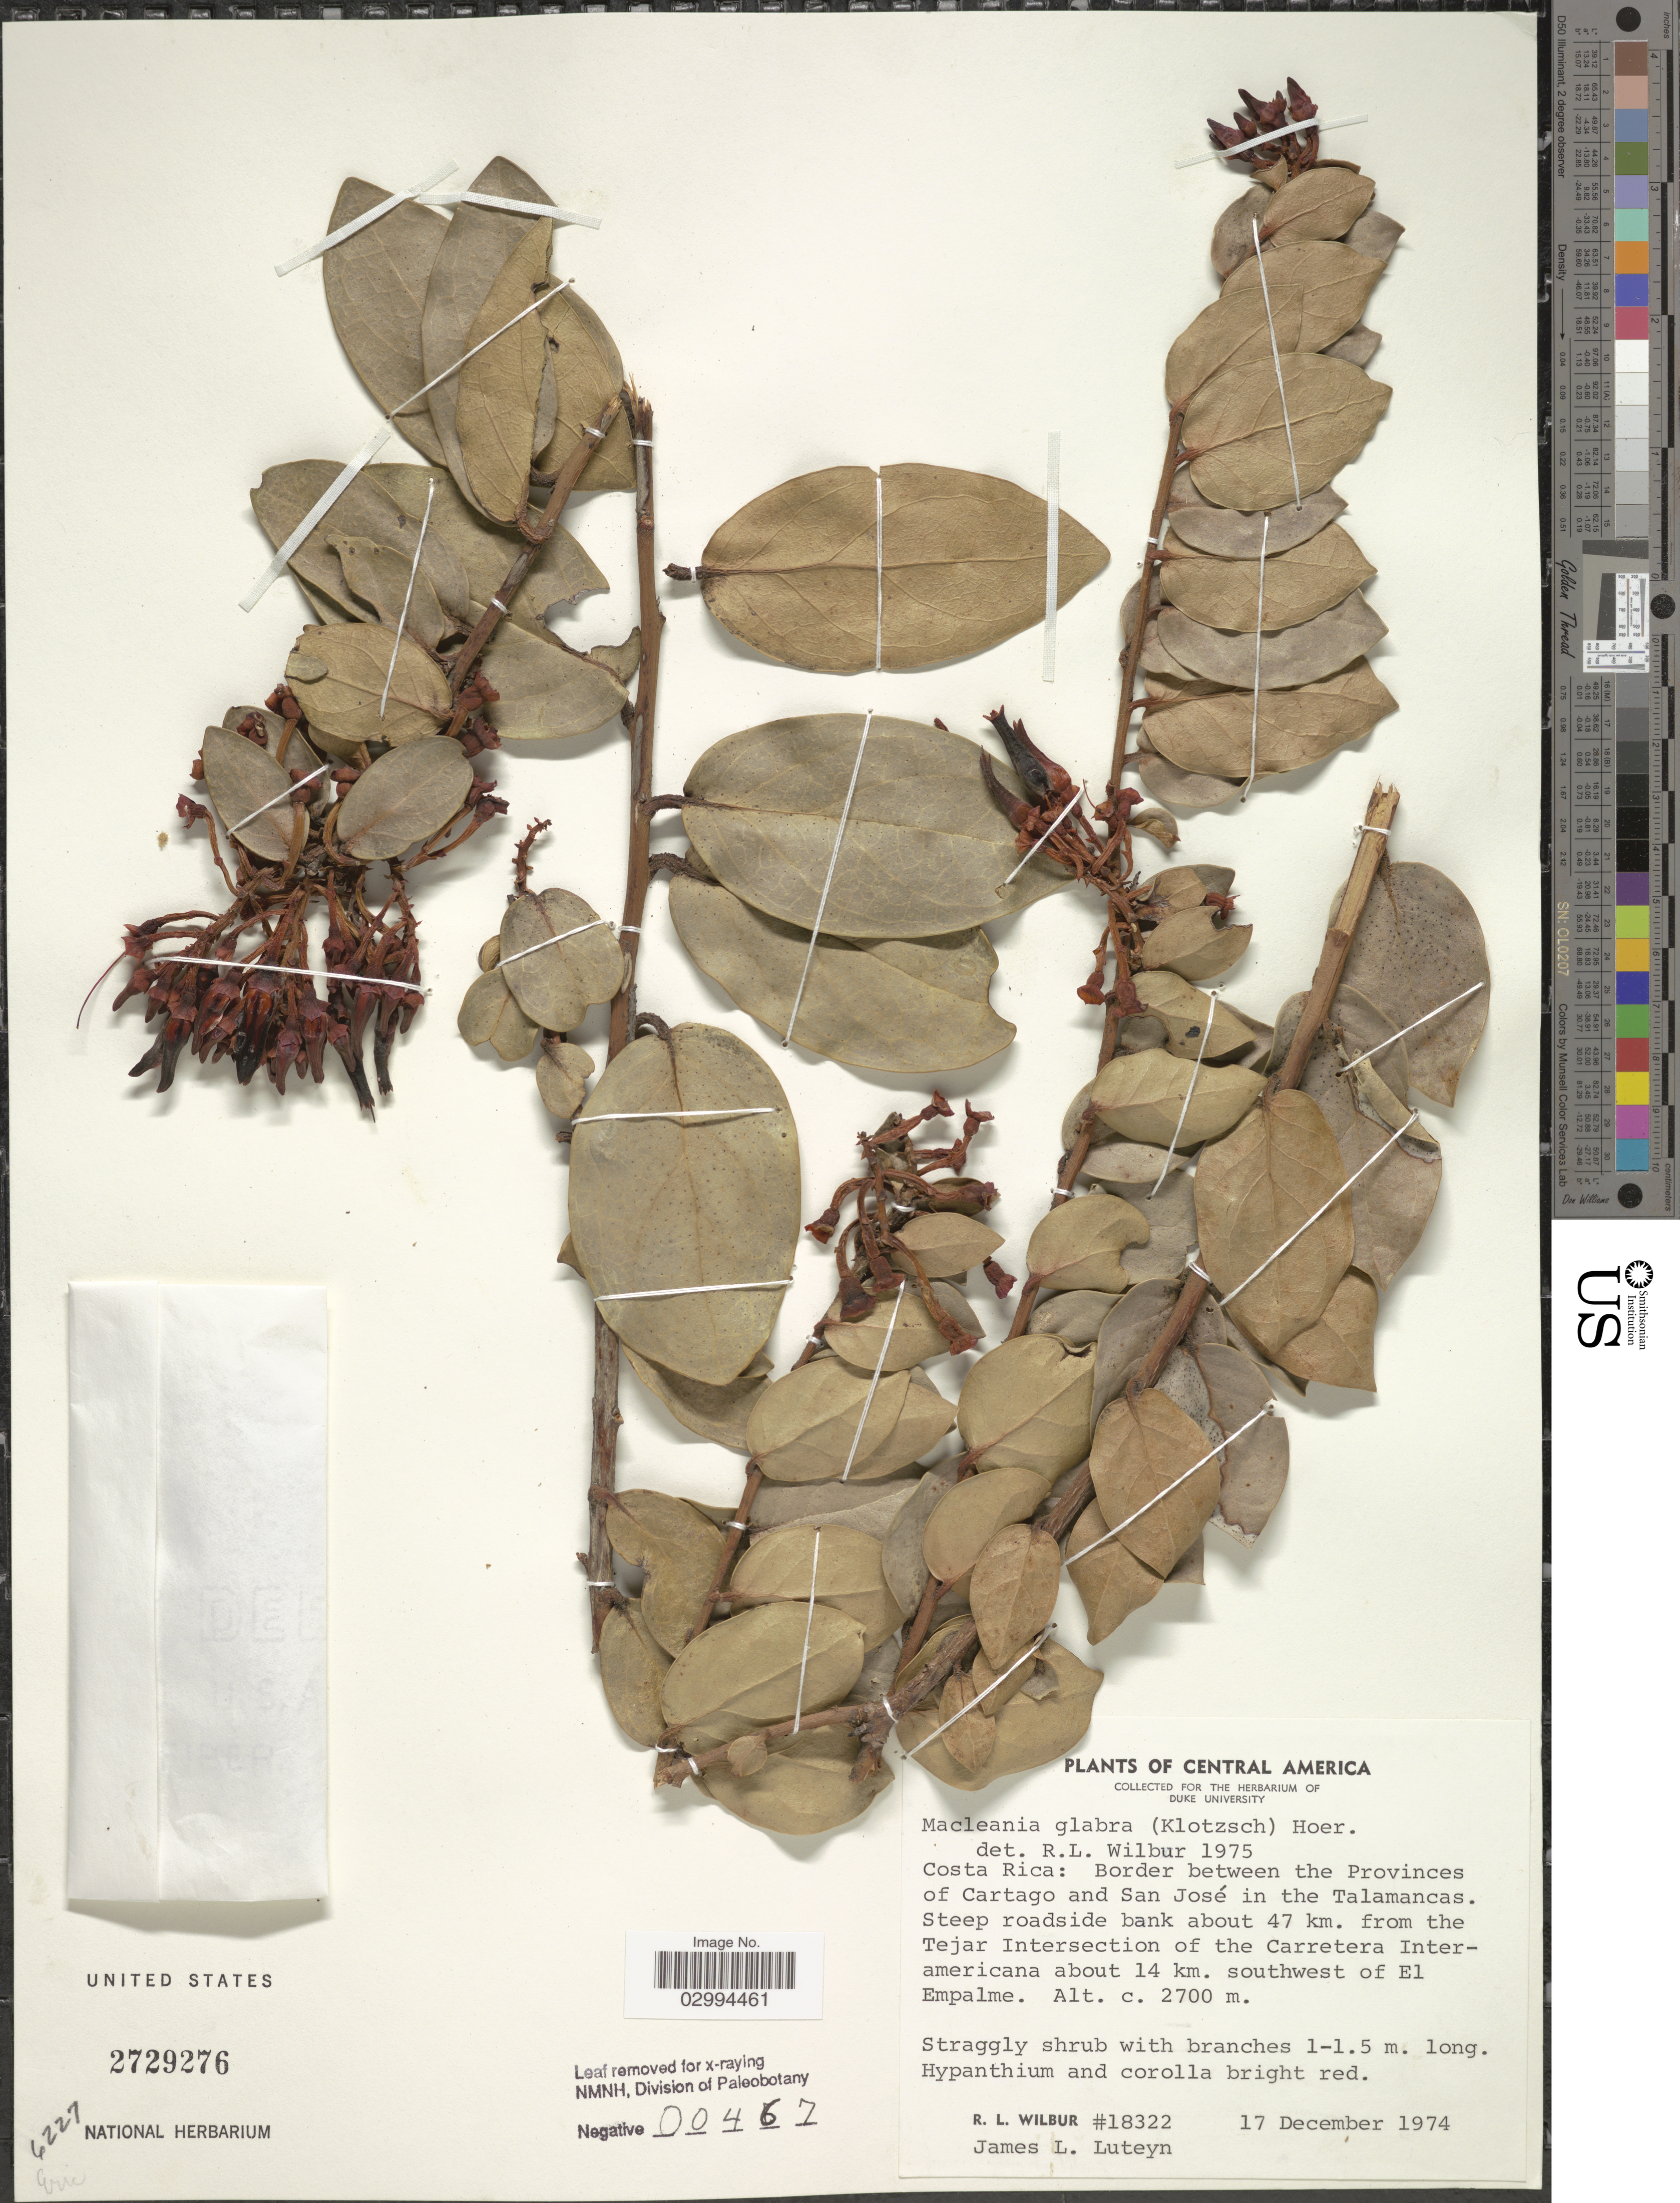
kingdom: Plantae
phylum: Tracheophyta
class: Magnoliopsida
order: Ericales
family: Ericaceae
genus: Macleania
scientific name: Macleania glabra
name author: (Klotzsch) Hoerold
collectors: R. L. Wilbur & J. L. Luteyn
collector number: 18322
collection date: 1974-12-17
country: Costa Rica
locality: Border between the Provinces of Cartago and San José in the Talamancas. Steep roadside bank about 47 km. from the Tejar Intersection of the Carretera Interamericana about 14 km. southwest of El Empalme.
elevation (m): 2700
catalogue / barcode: US 2729276